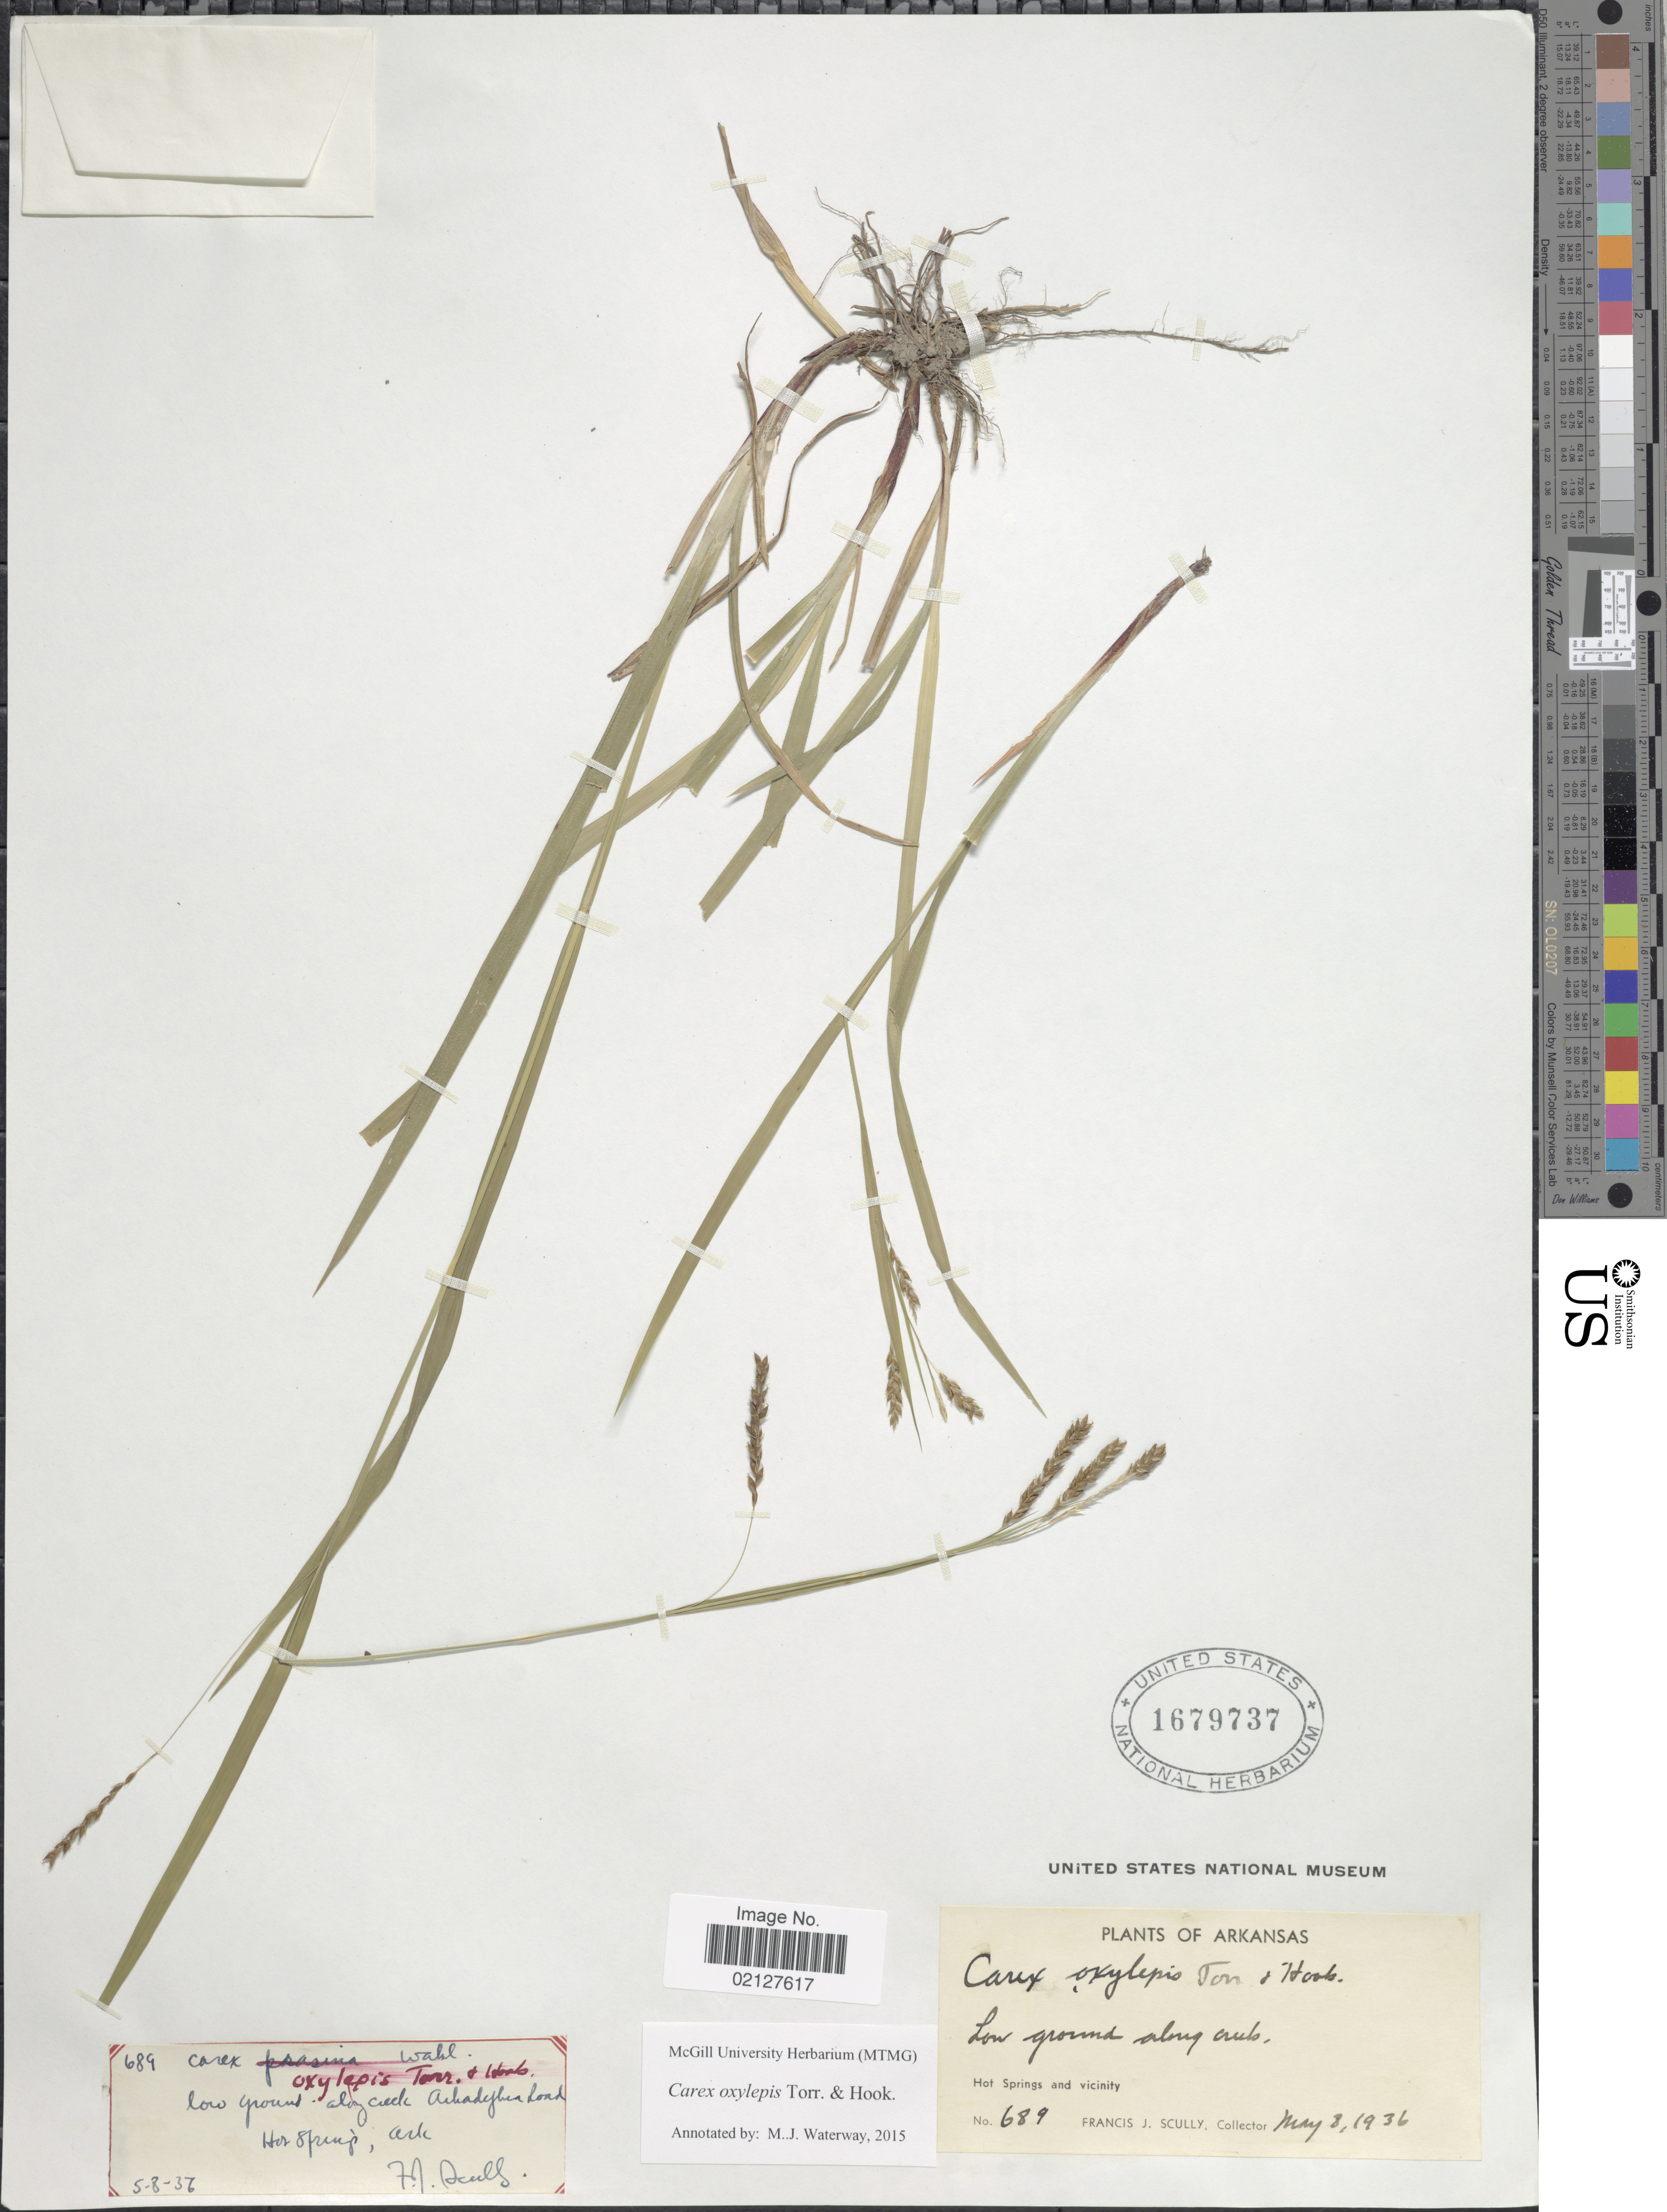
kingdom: Plantae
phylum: Tracheophyta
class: Liliopsida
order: Poales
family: Cyperaceae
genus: Carex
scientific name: Carex oxylepis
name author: Torr. & Hook.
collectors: F. J. Scully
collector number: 689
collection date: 1936-05-08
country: United States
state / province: Arkansas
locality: Hot Springs and vicinity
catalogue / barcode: US 1679737